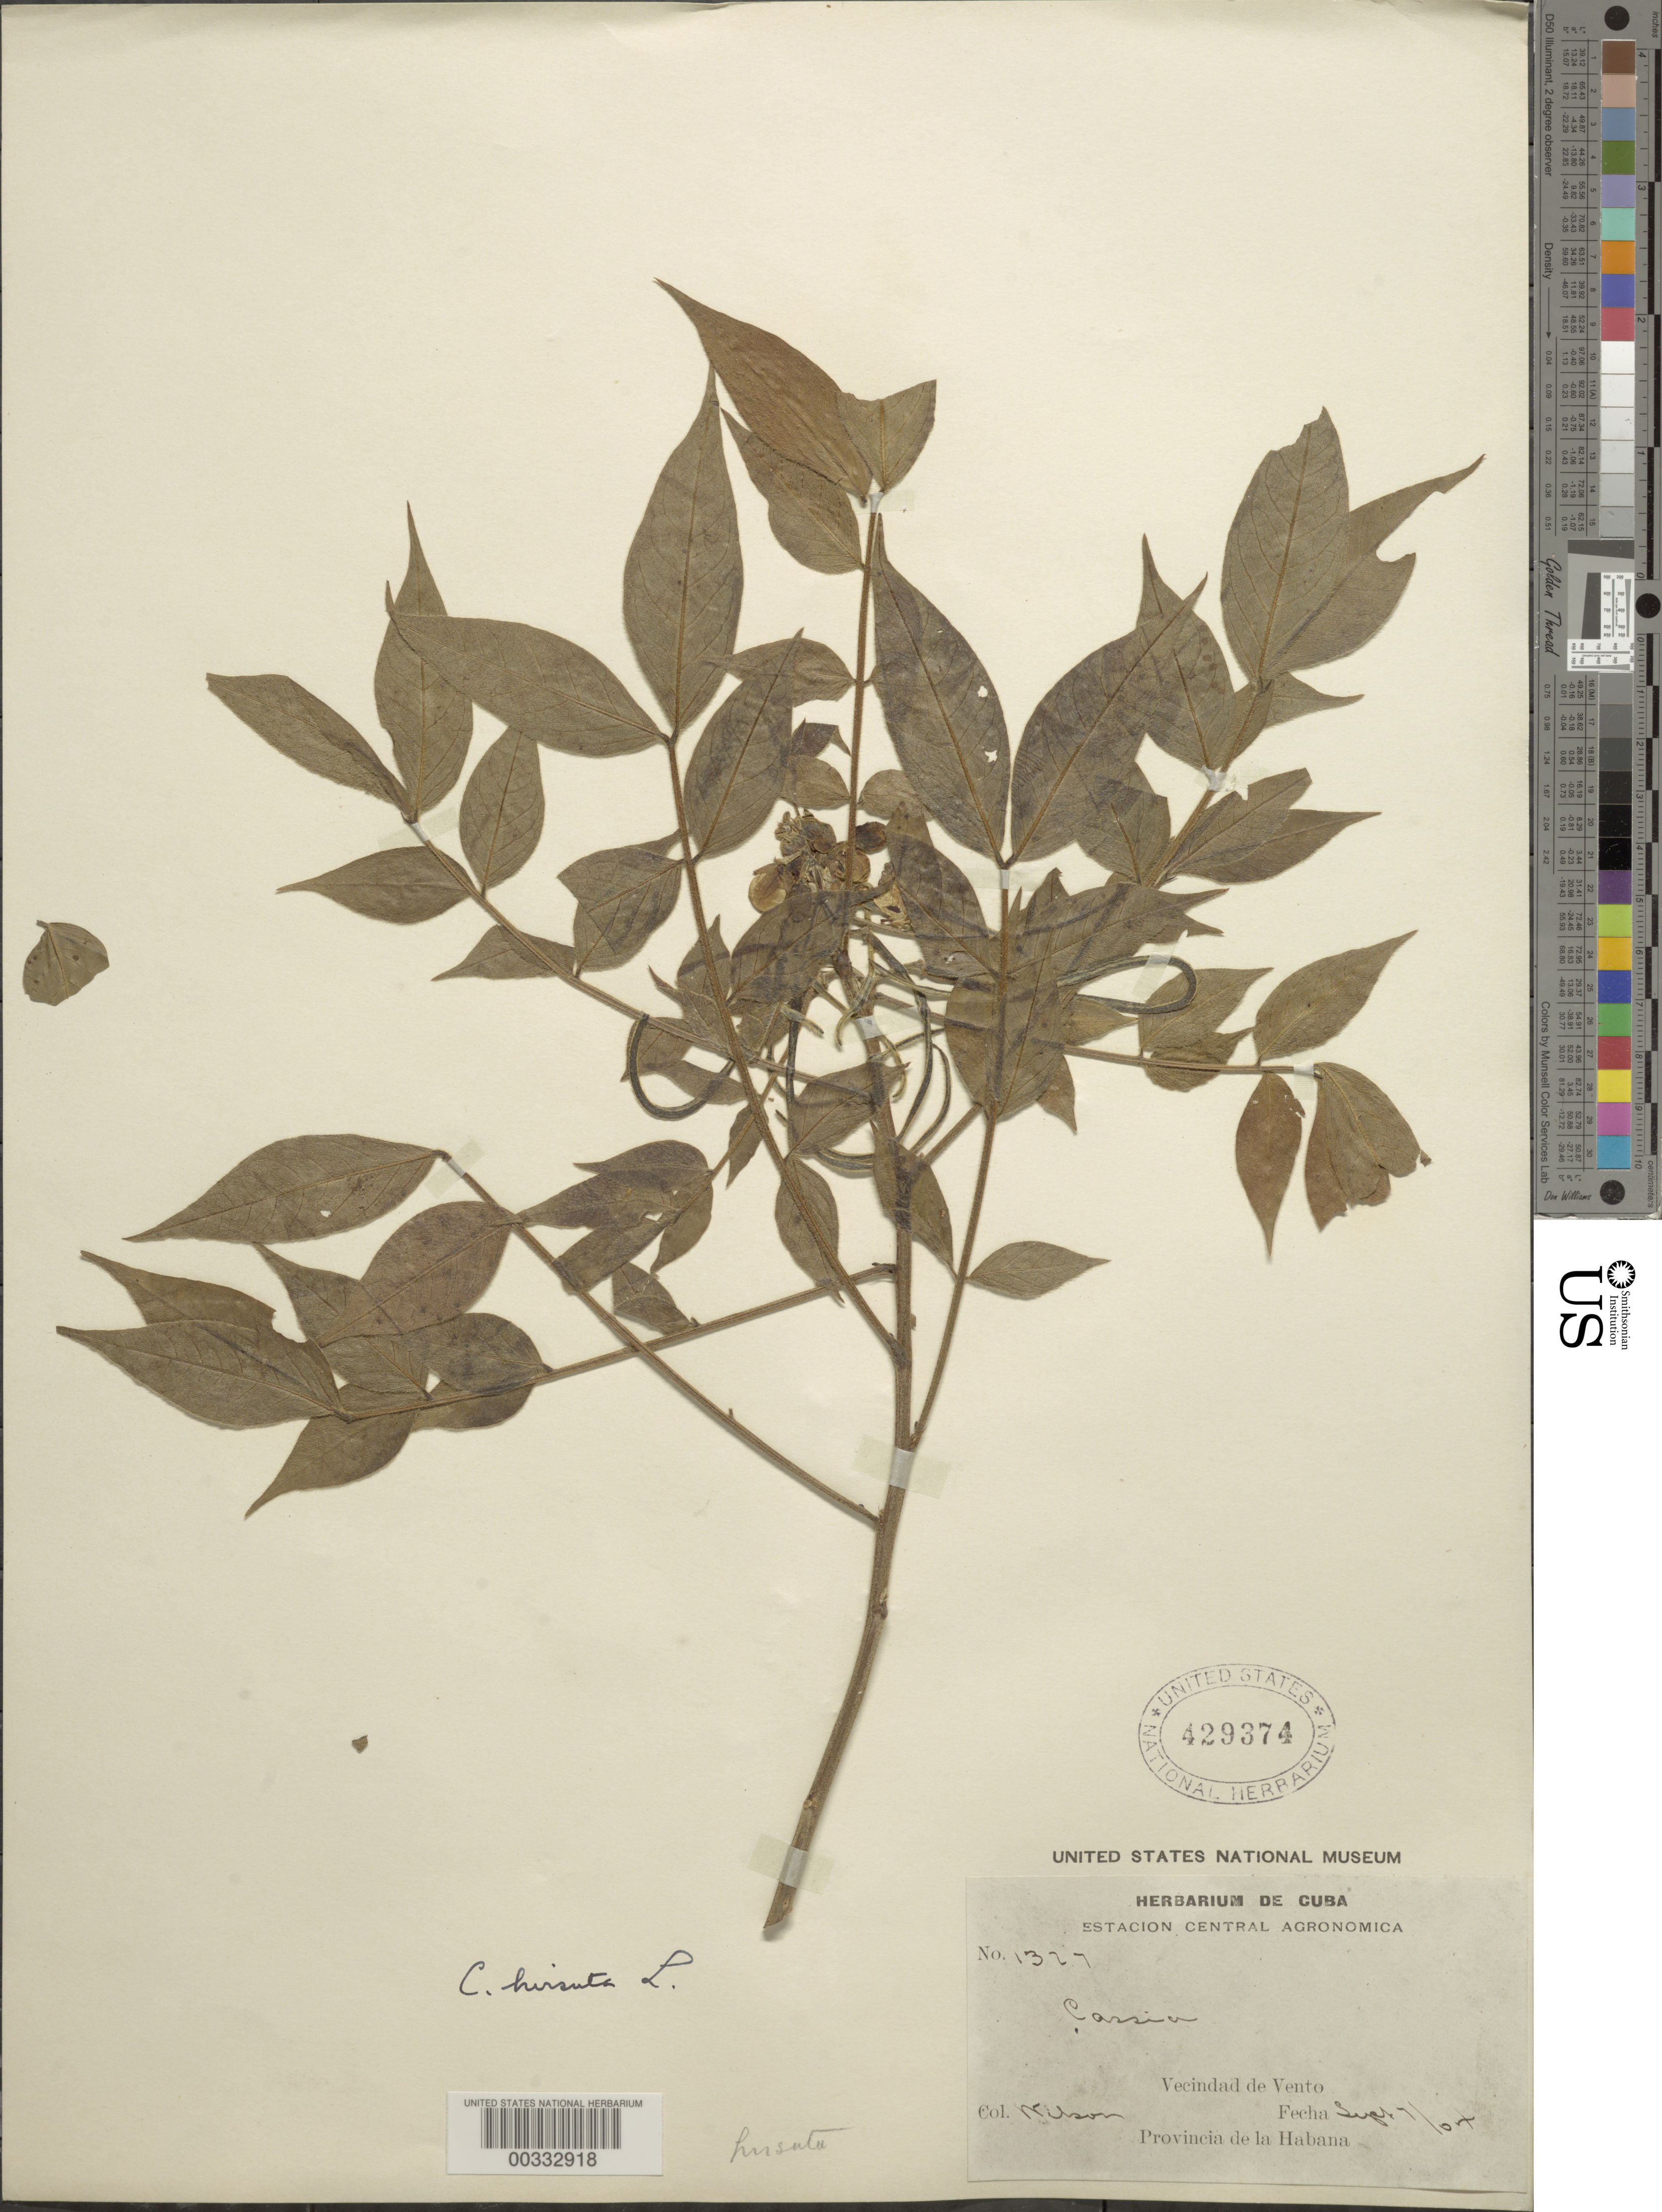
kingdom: Plantae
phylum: Tracheophyta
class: Magnoliopsida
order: Fabales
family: Fabaceae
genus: Senna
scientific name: Senna hirsuta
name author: (L.) H.S. Irwin & Barneby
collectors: F. R. M. Wilson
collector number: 1327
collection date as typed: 07 Sep 1904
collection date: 1904-09-07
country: Cuba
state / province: La Habana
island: Greater Antilles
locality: Vicinity of vento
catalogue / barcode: US 429374